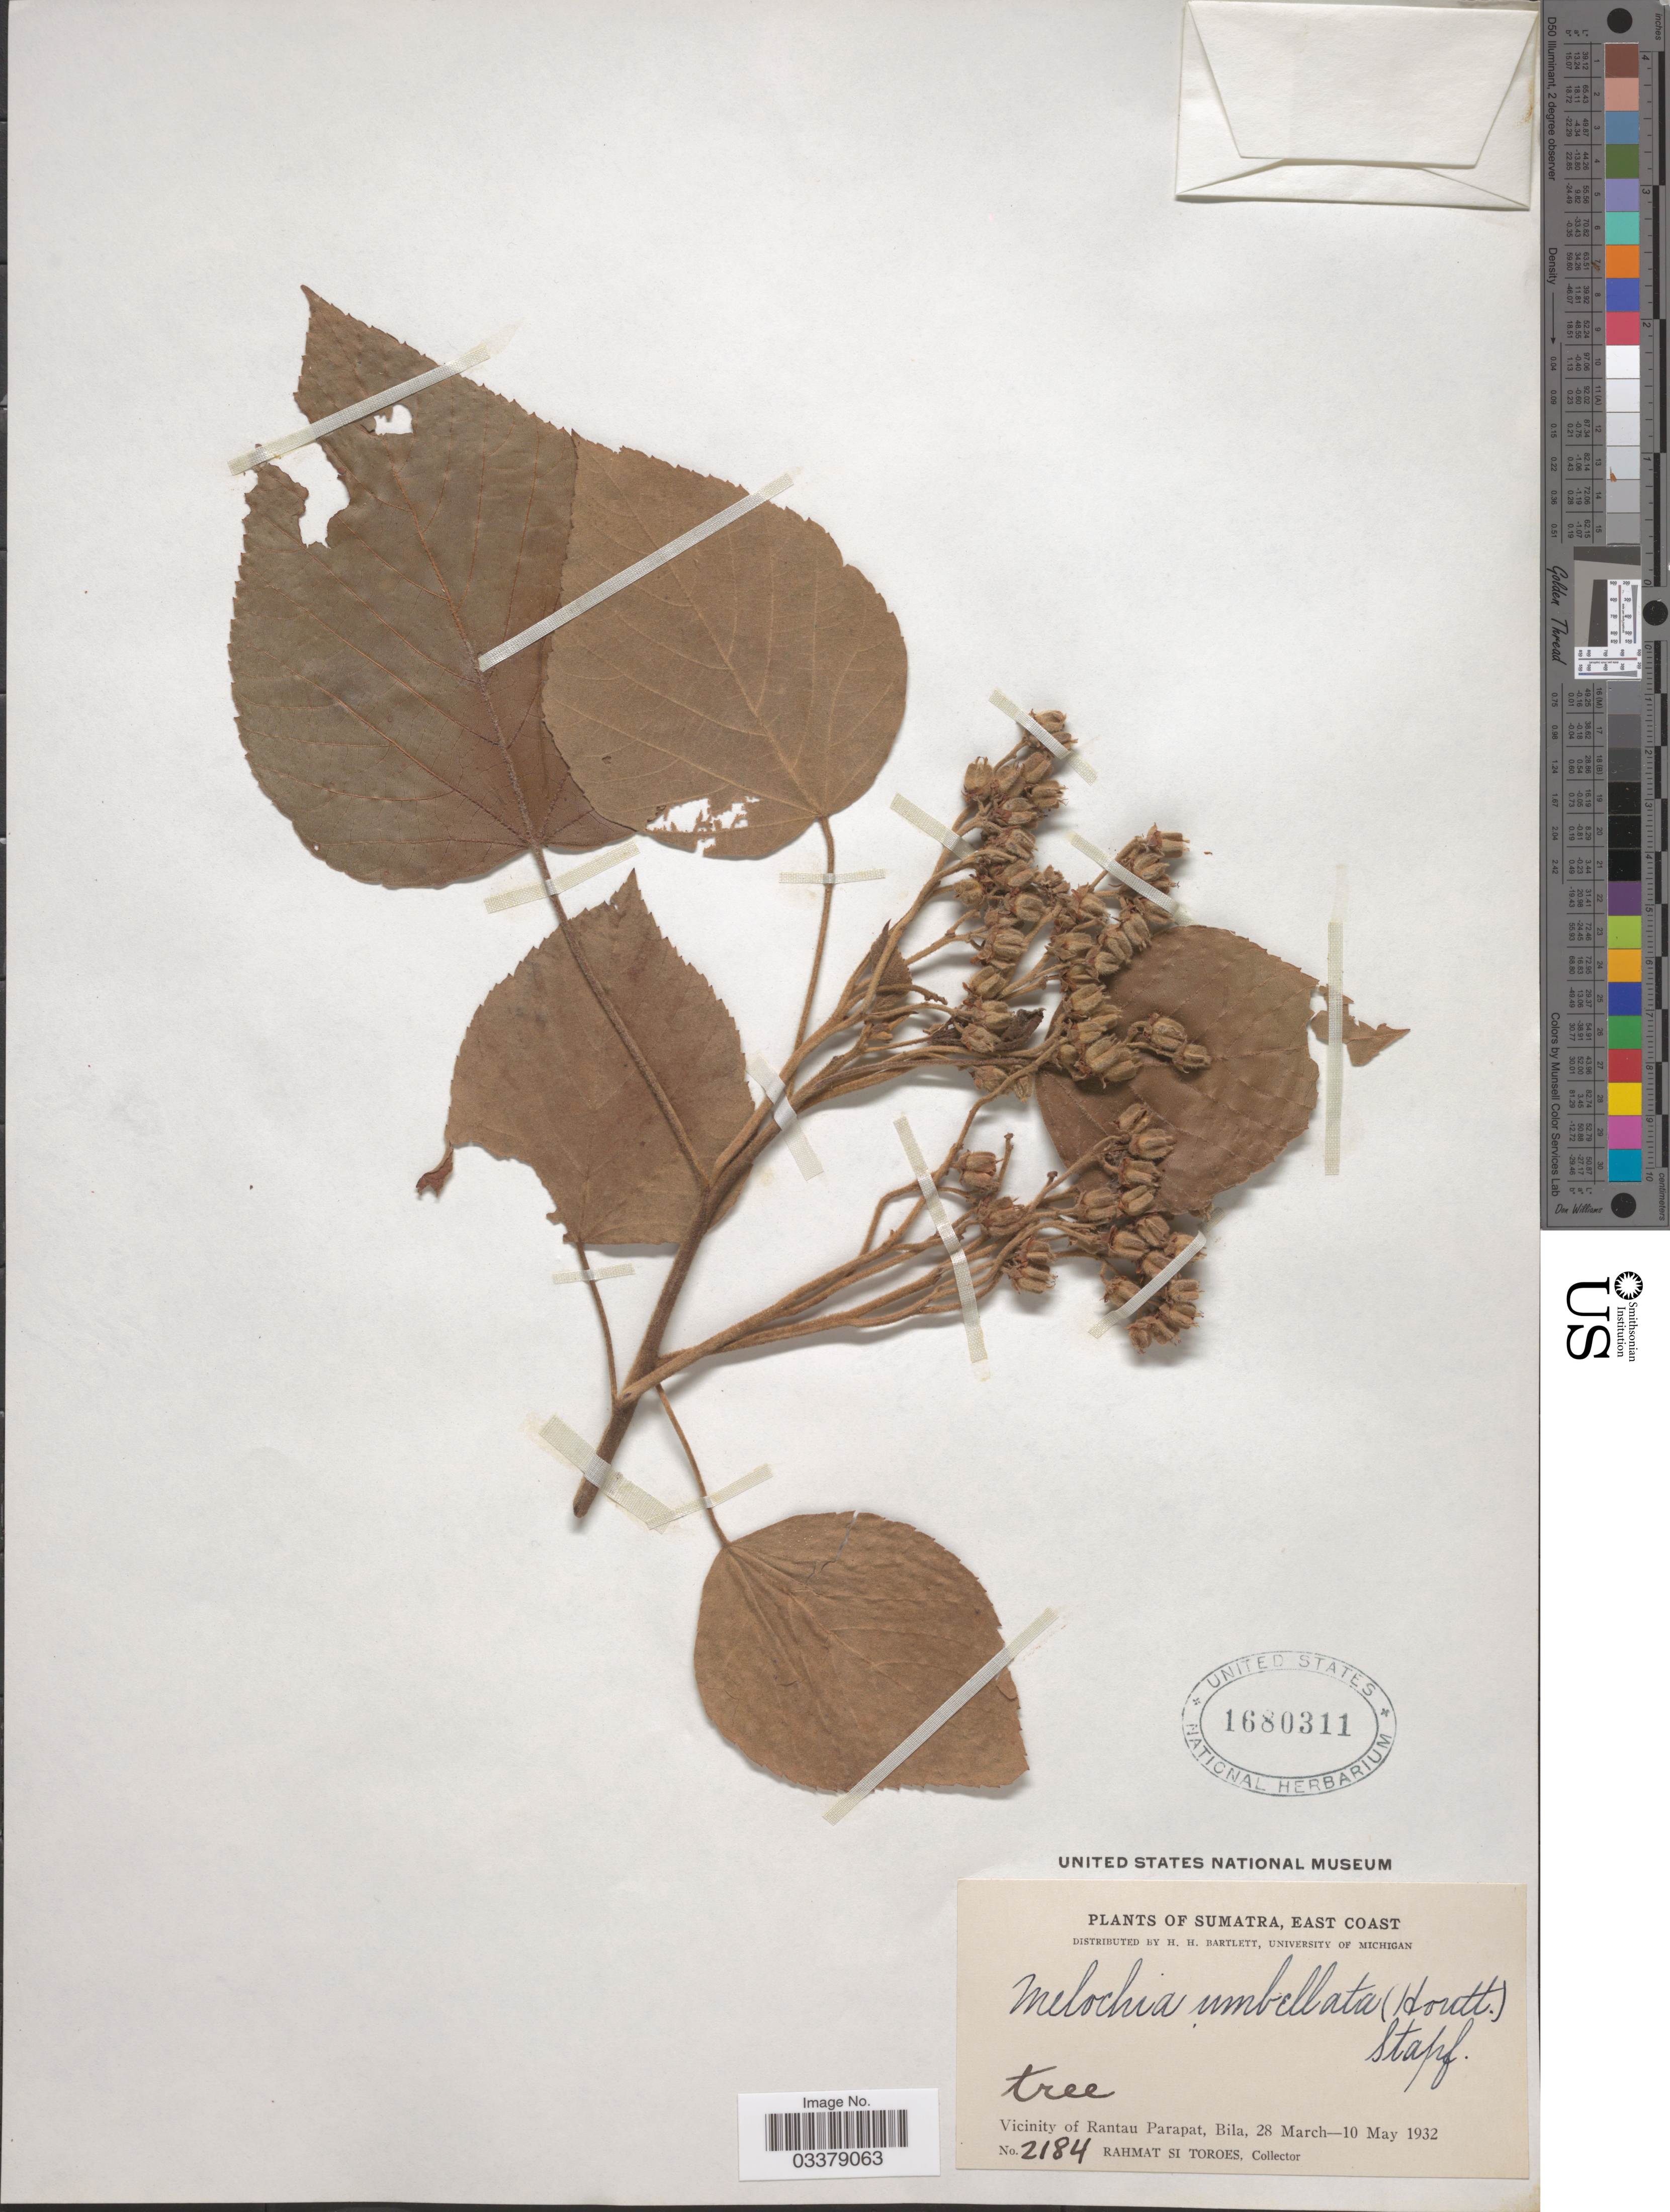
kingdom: Plantae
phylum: Tracheophyta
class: Magnoliopsida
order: Malvales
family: Malvaceae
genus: Melochia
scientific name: Melochia umbellata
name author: Stapf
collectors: Rahmat Si Boeea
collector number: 2184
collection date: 1932-03-28/1932-05-10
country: Indonesia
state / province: Sumatra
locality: East Coast. Vicinity of Rantau Parapat, Bila.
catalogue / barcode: US 1680311